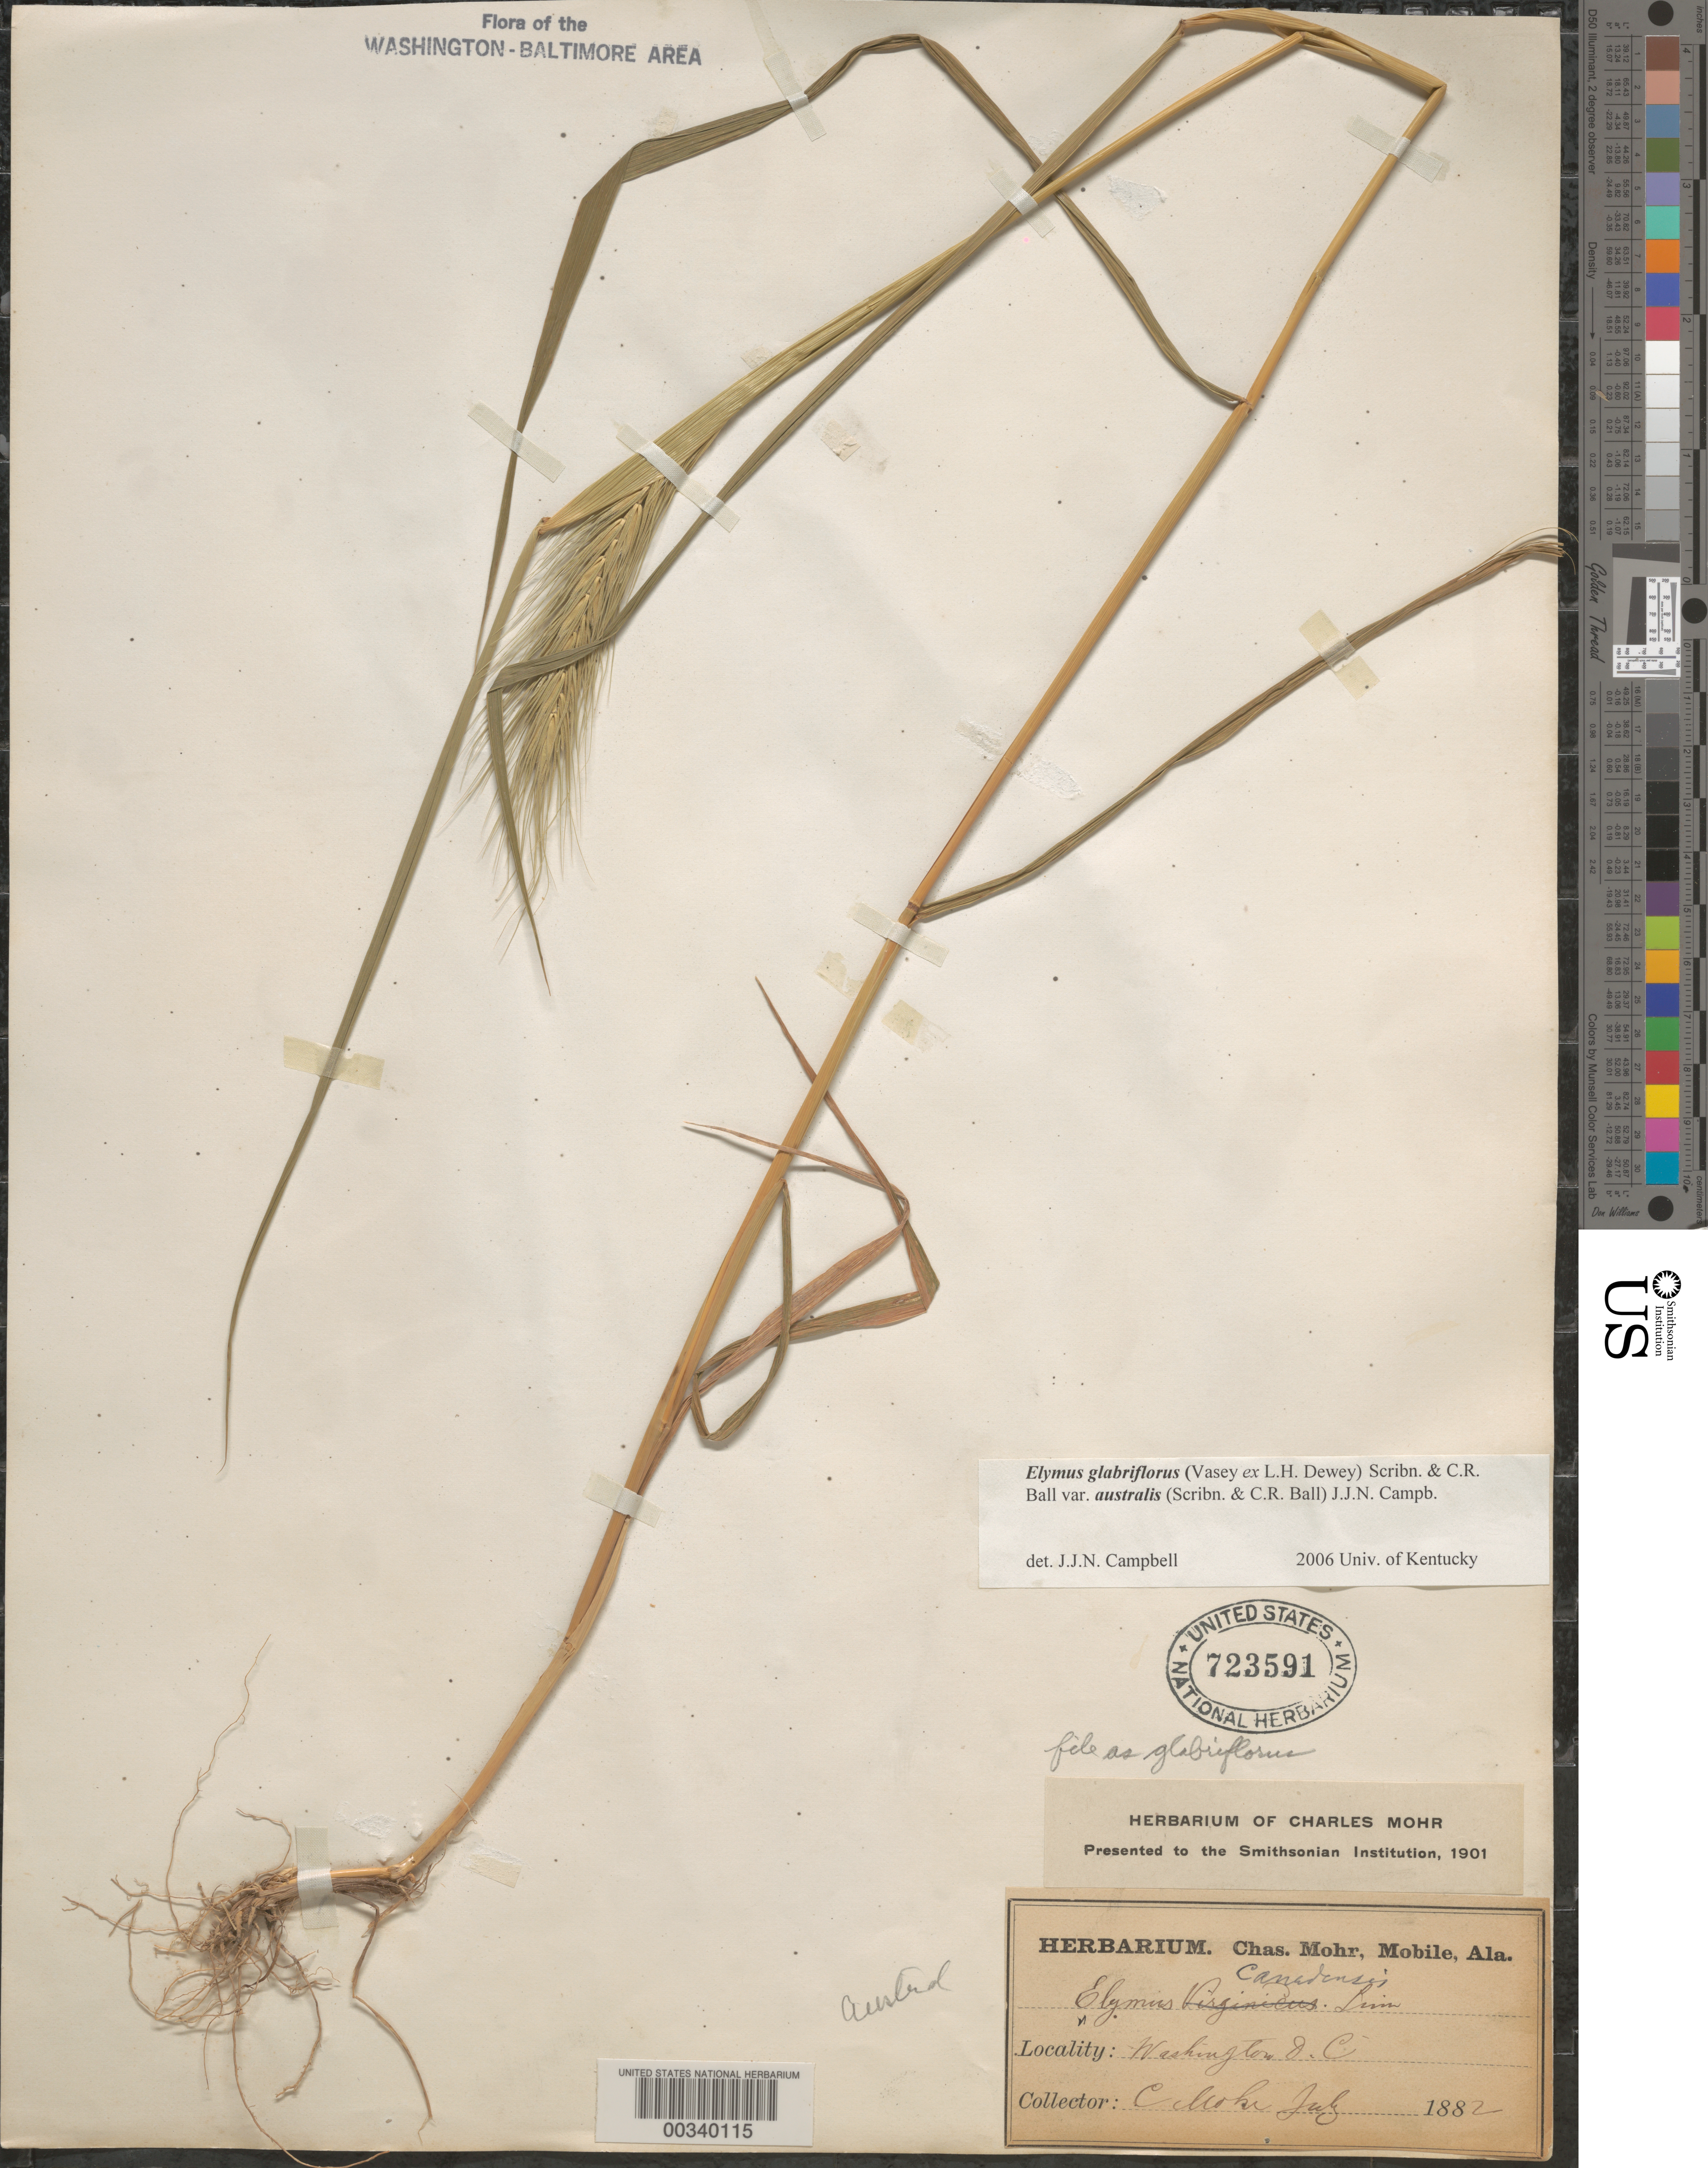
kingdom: Plantae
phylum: Tracheophyta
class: Liliopsida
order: Poales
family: Poaceae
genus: Elymus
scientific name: Elymus glabriflorus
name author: (Vasey ex L.H. Dewey) Scribn. & C.R. Ball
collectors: C. T. Mohr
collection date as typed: Jul 1882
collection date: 1882-07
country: United States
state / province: District of Columbia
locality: Washington DC and vicinity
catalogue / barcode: US 723591